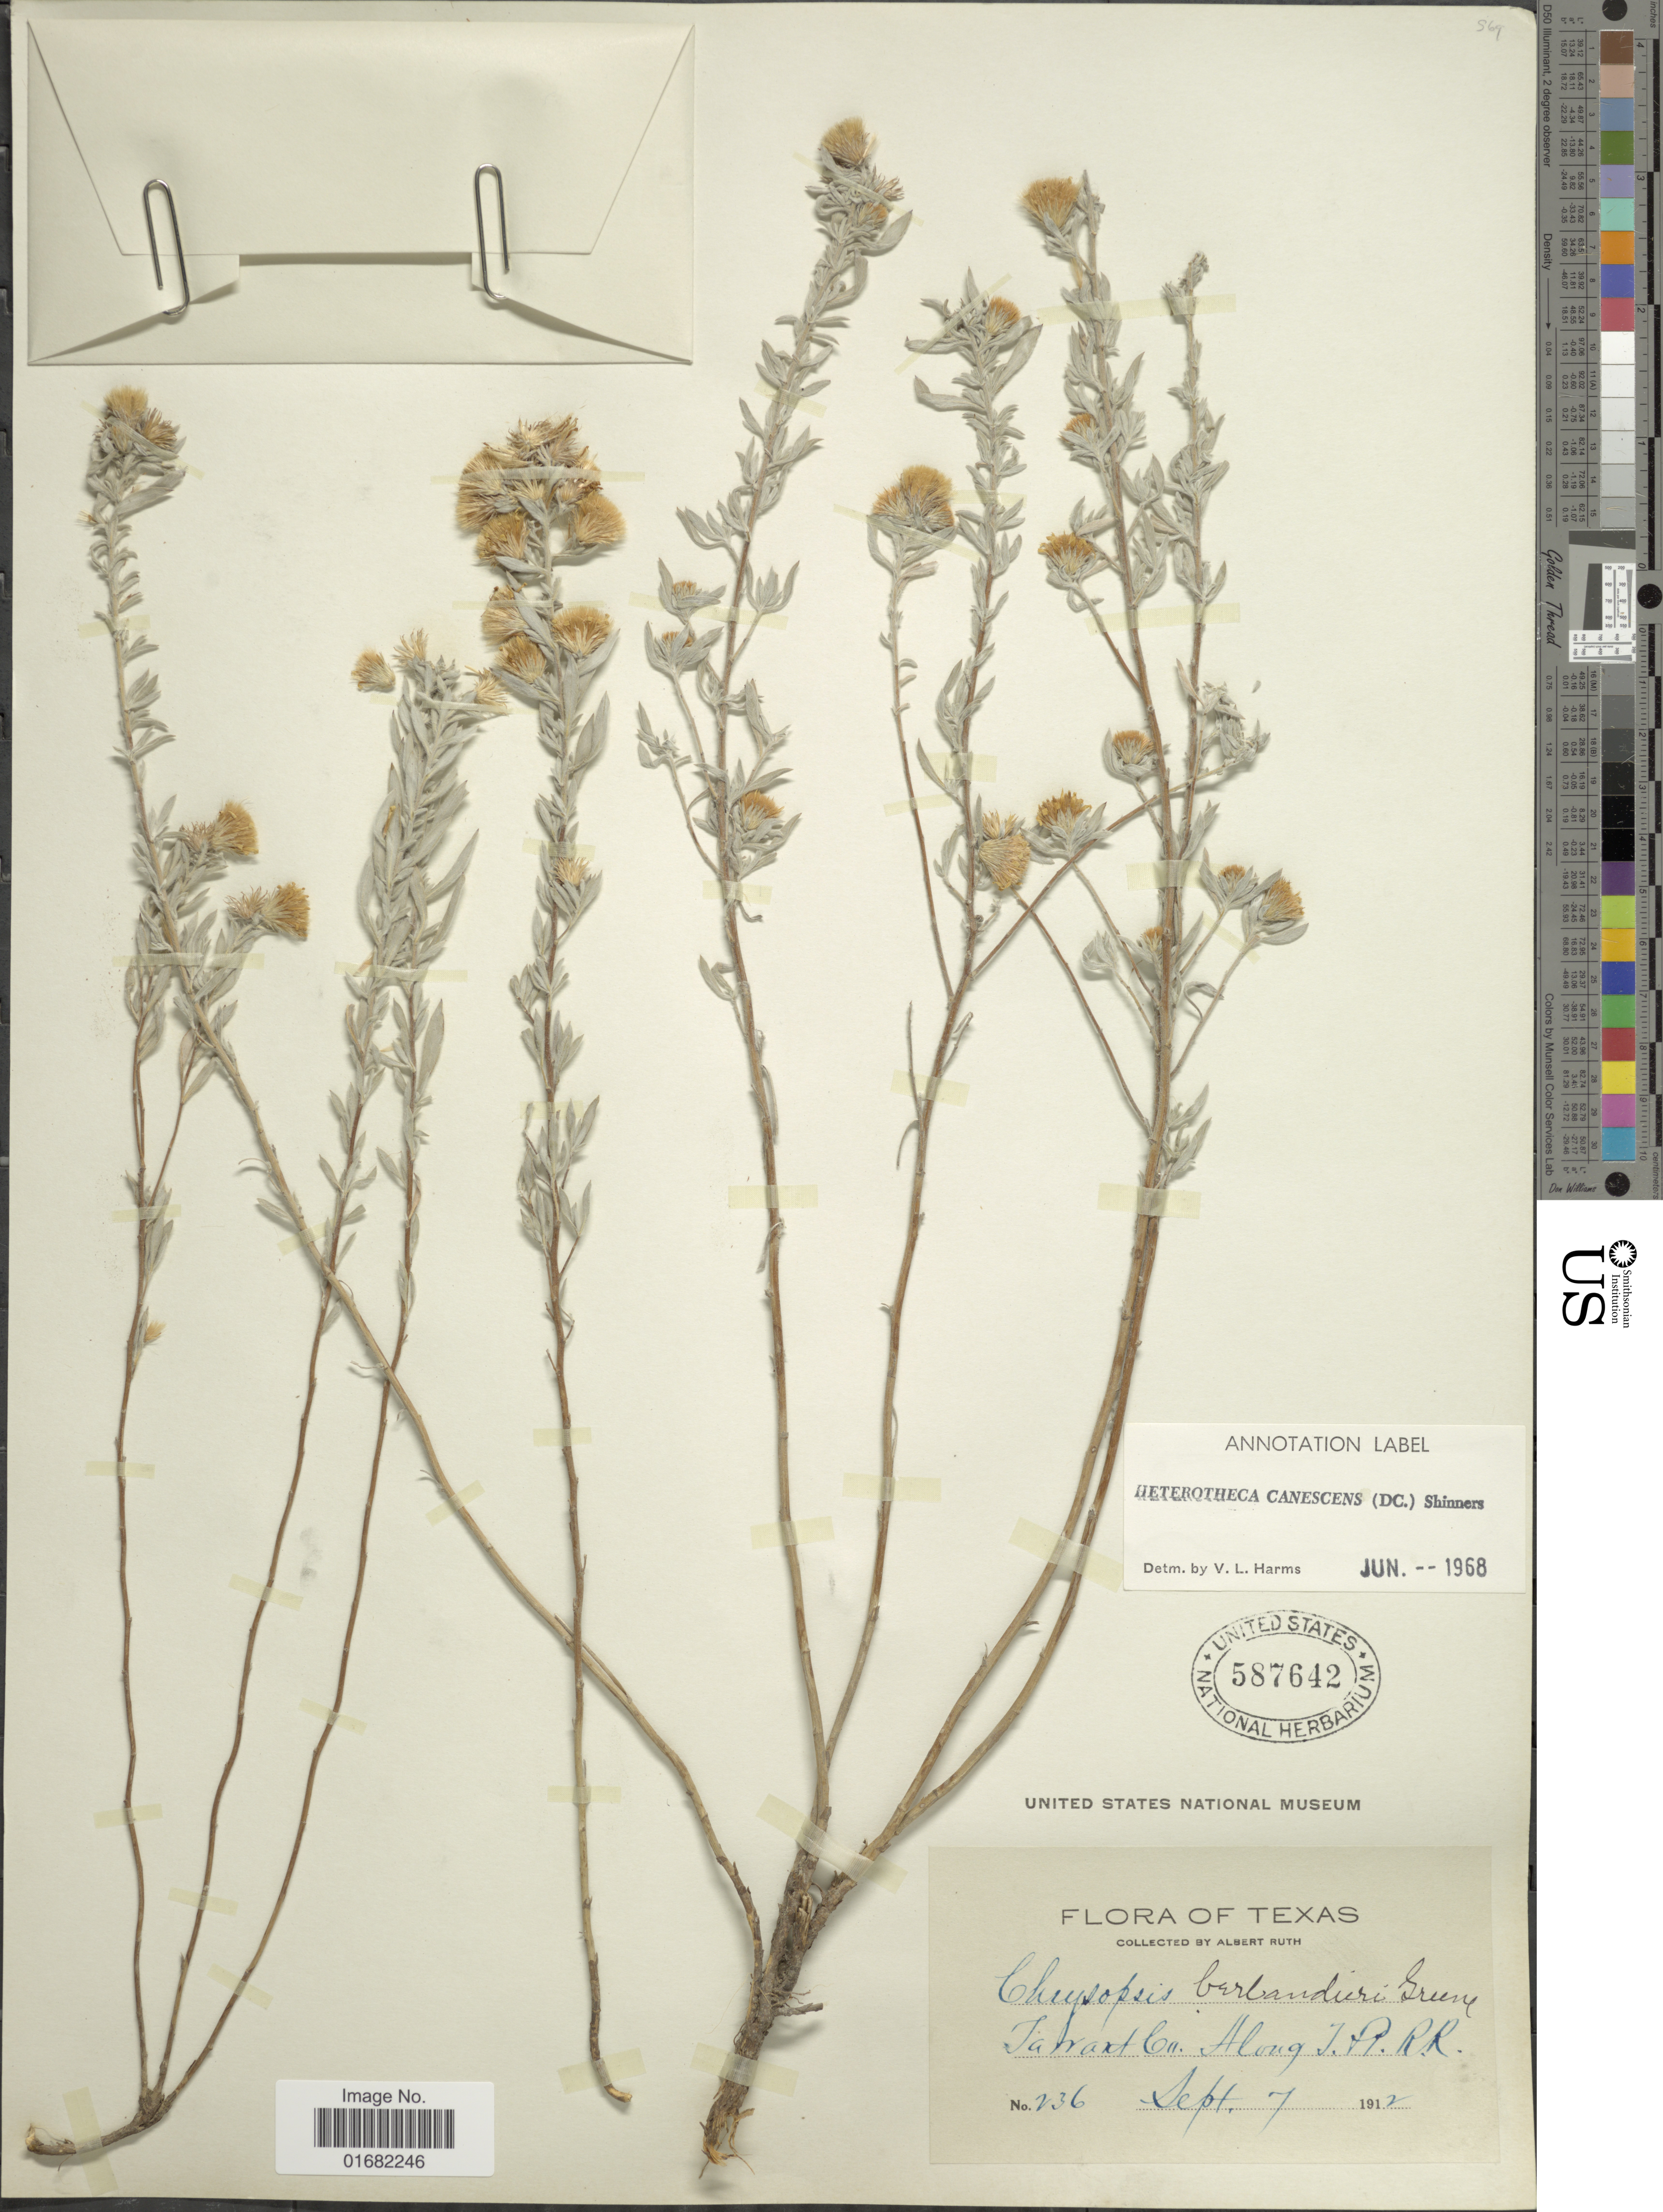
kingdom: Plantae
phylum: Tracheophyta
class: Magnoliopsida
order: Asterales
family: Asteraceae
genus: Heterotheca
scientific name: Heterotheca canescens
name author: (DC.) Shinners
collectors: A. Ruth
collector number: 236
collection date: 1912-09-07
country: United States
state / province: Texas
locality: Tarrant Co. Along T. P. R. R.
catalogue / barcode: US 587642